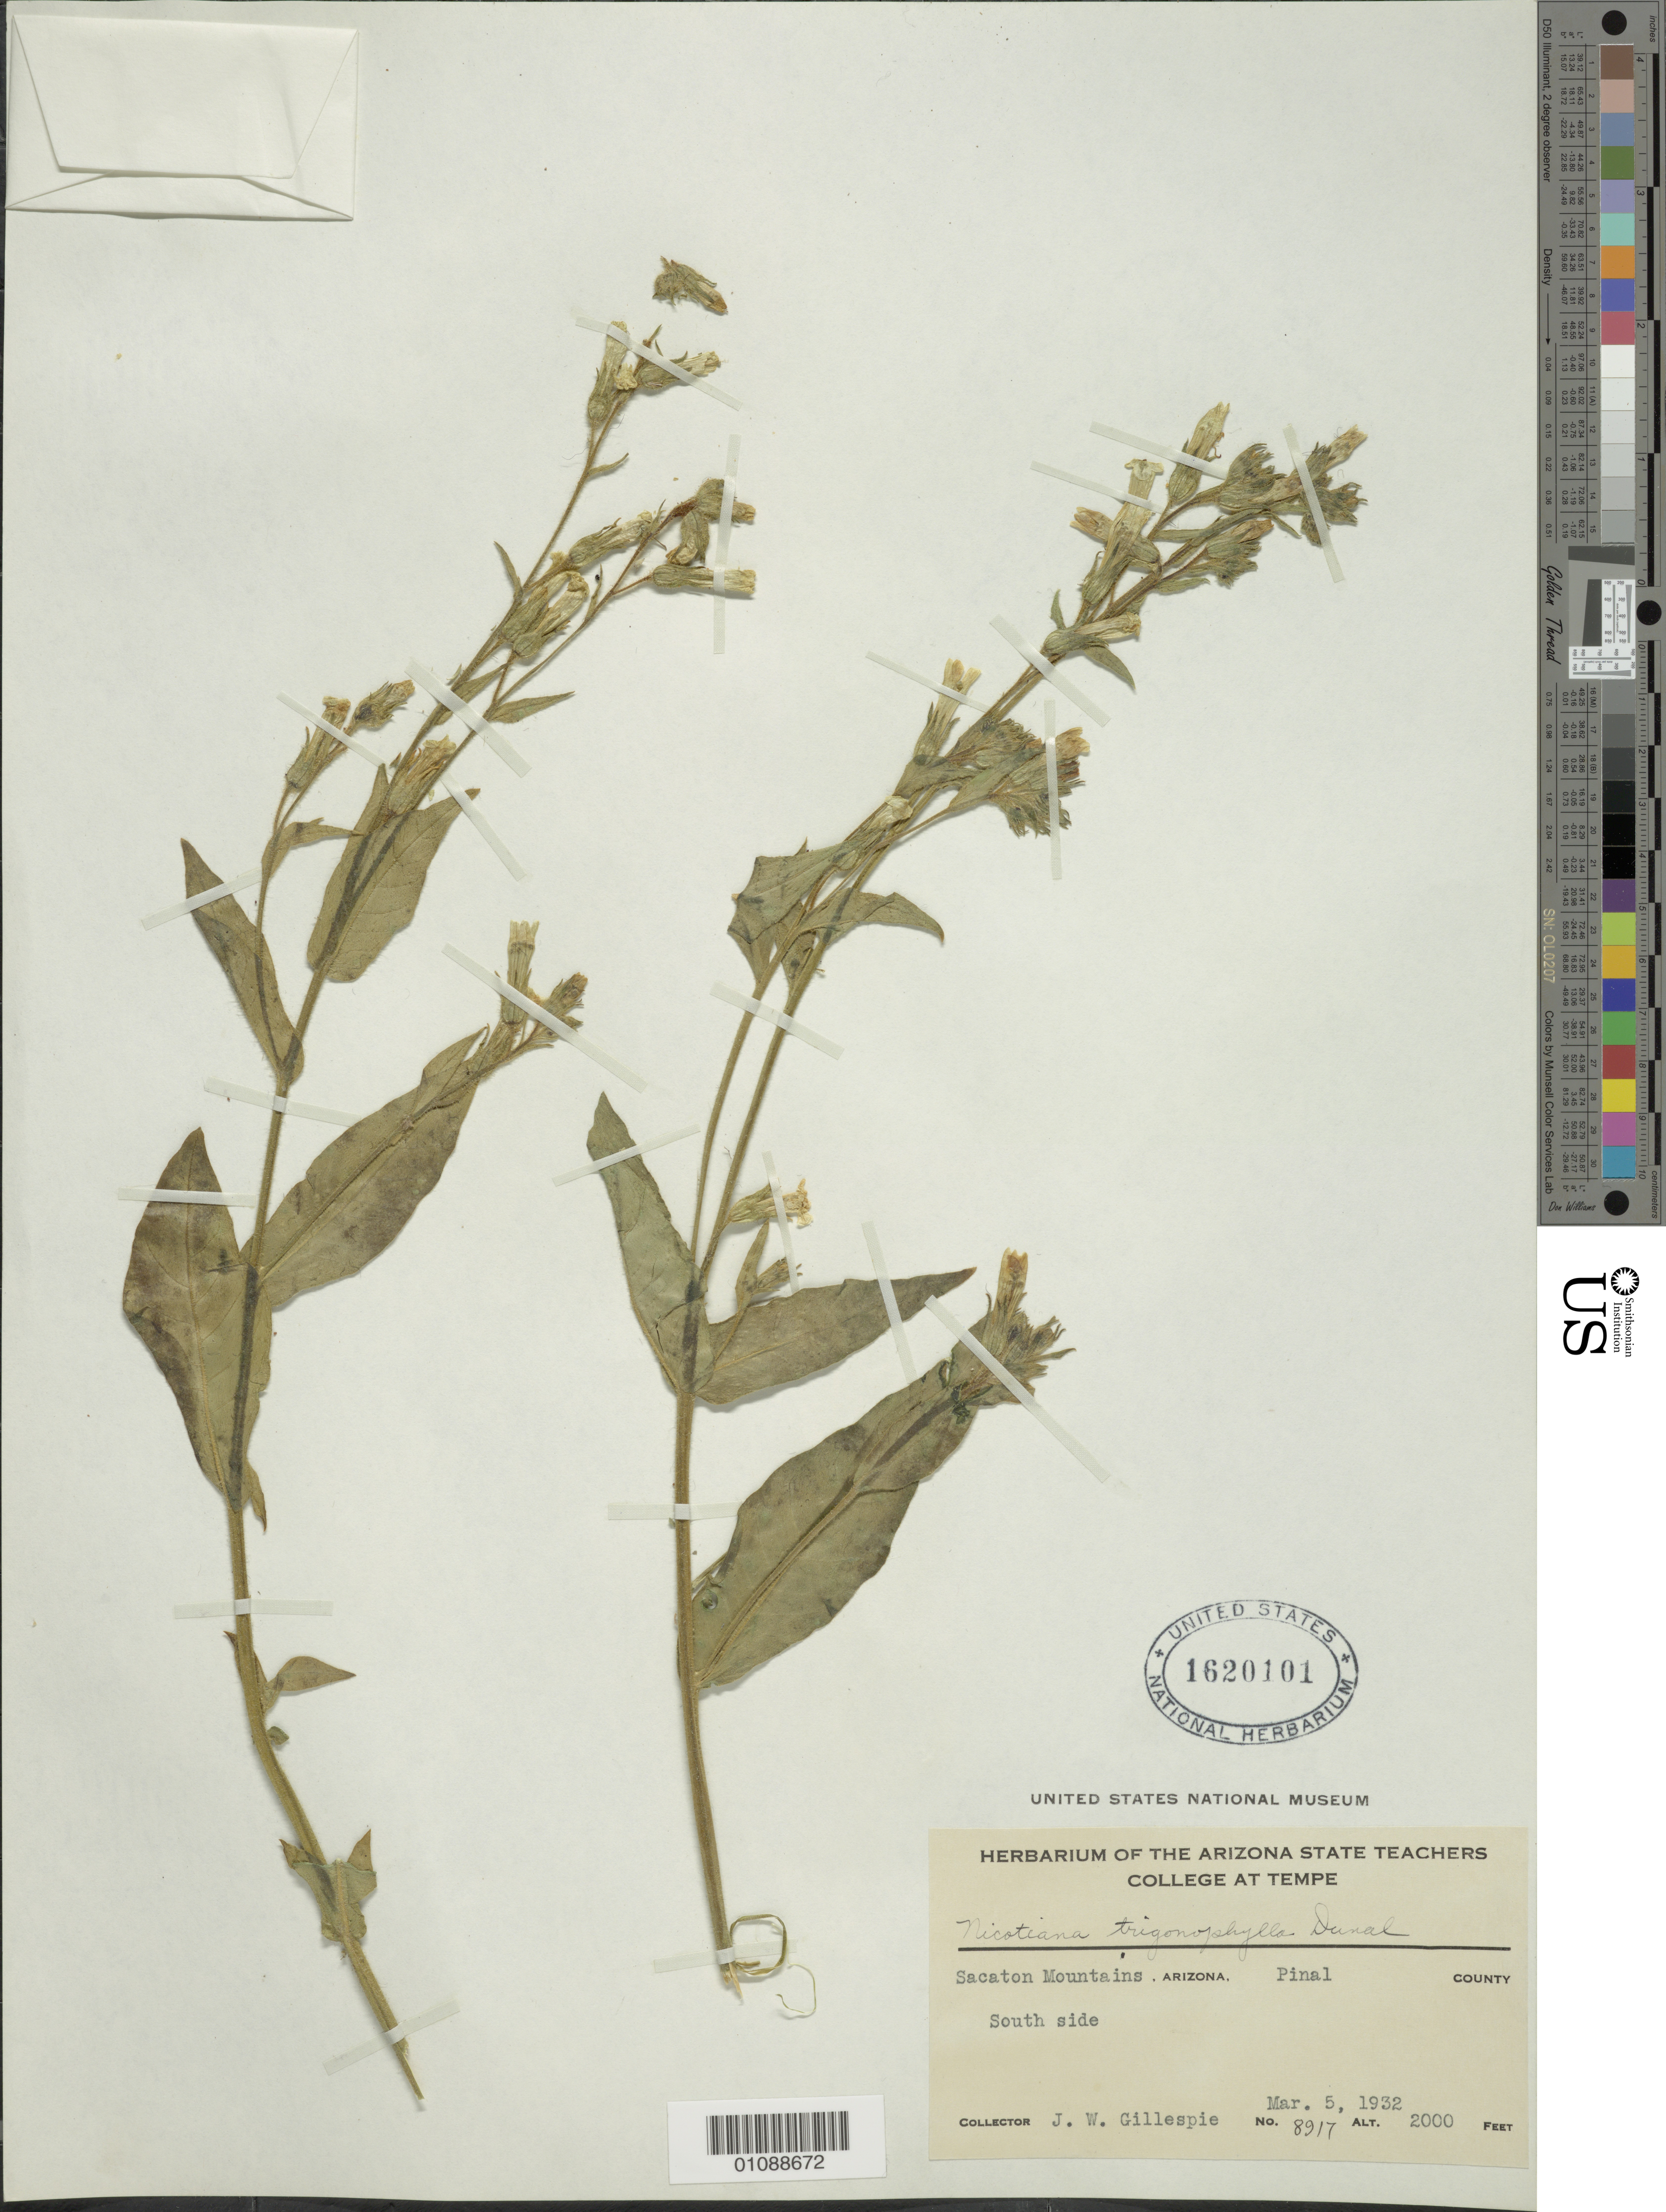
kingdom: Plantae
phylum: Tracheophyta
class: Magnoliopsida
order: Solanales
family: Solanaceae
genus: Nicotiana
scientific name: Nicotiana trigonophylla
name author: Dunal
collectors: J. W. Gillespie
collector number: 8917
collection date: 1932-03-05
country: United States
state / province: Arizona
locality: Sacaton Mountains, Pinal County. South side.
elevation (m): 610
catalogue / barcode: US 1620101